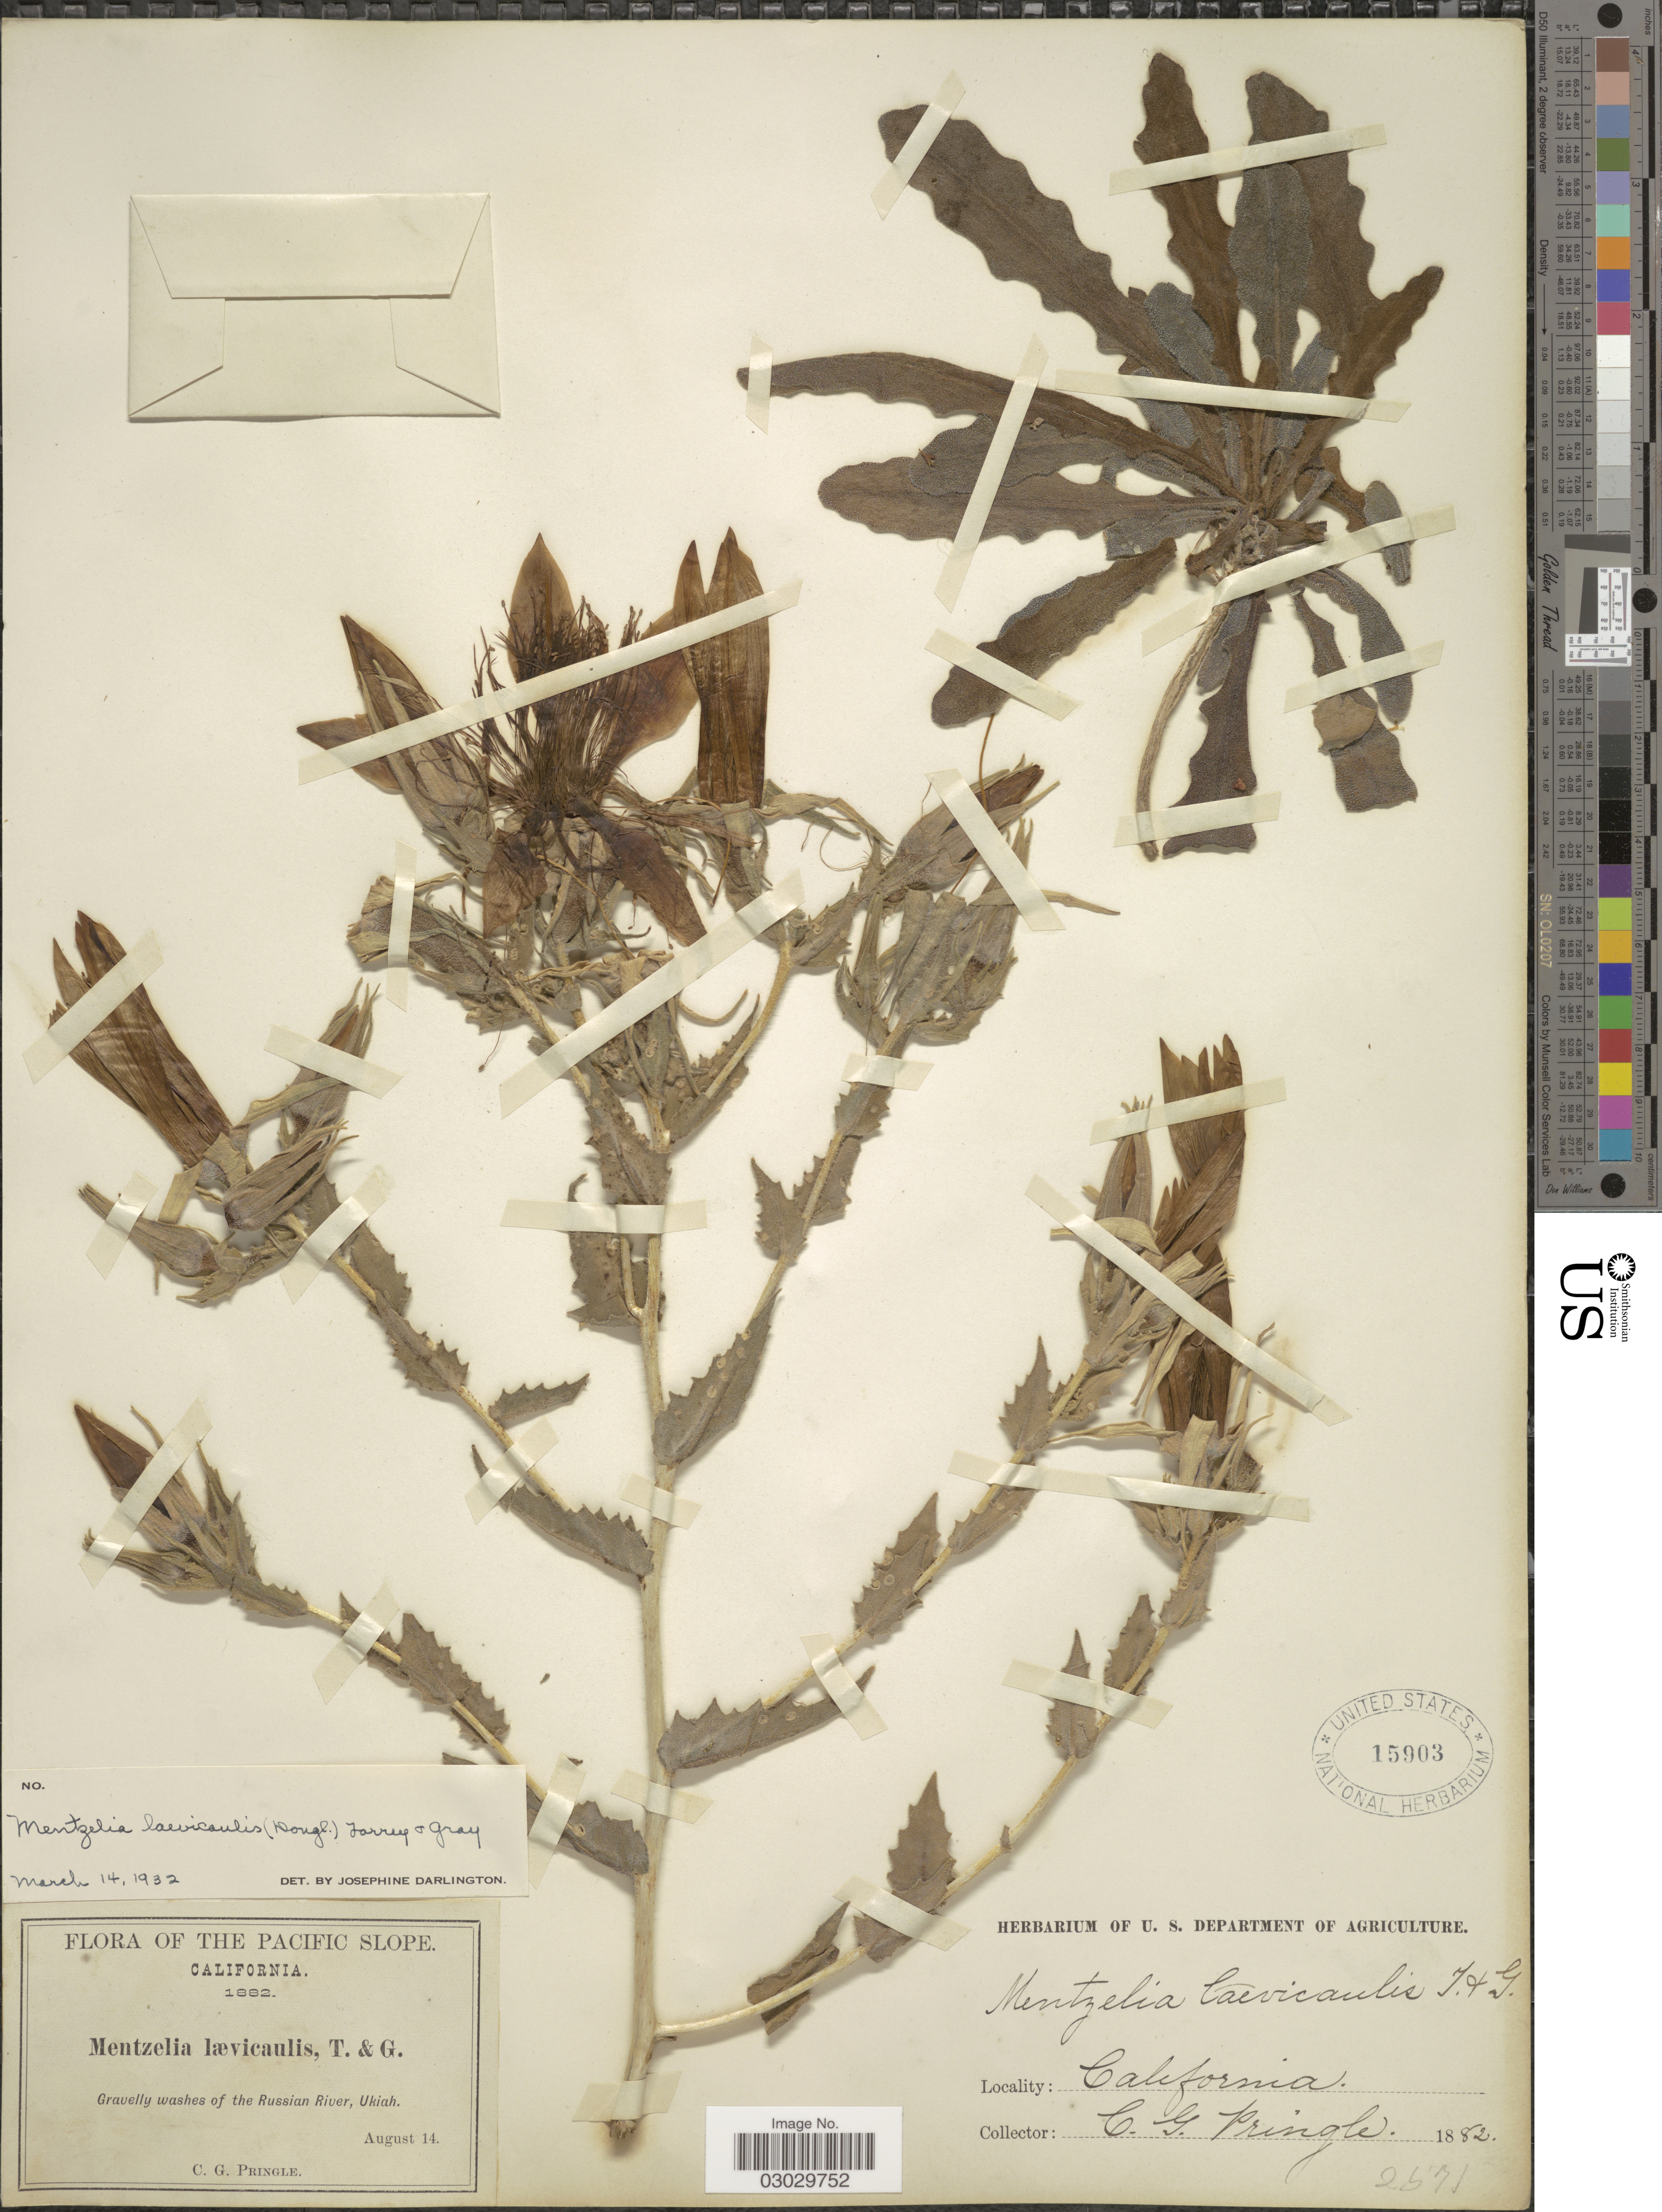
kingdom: Plantae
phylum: Tracheophyta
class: Magnoliopsida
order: Cornales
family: Loasaceae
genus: Mentzelia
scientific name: Mentzelia laevicaulis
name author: (Douglas ex Hook.) Torr. & A. Gray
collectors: C. G. Pringle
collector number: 2571?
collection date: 1882-08-14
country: United States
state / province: California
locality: The Pacific Slope. Gravelly washes of the Russian River, Ukiah.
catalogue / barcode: US 15903